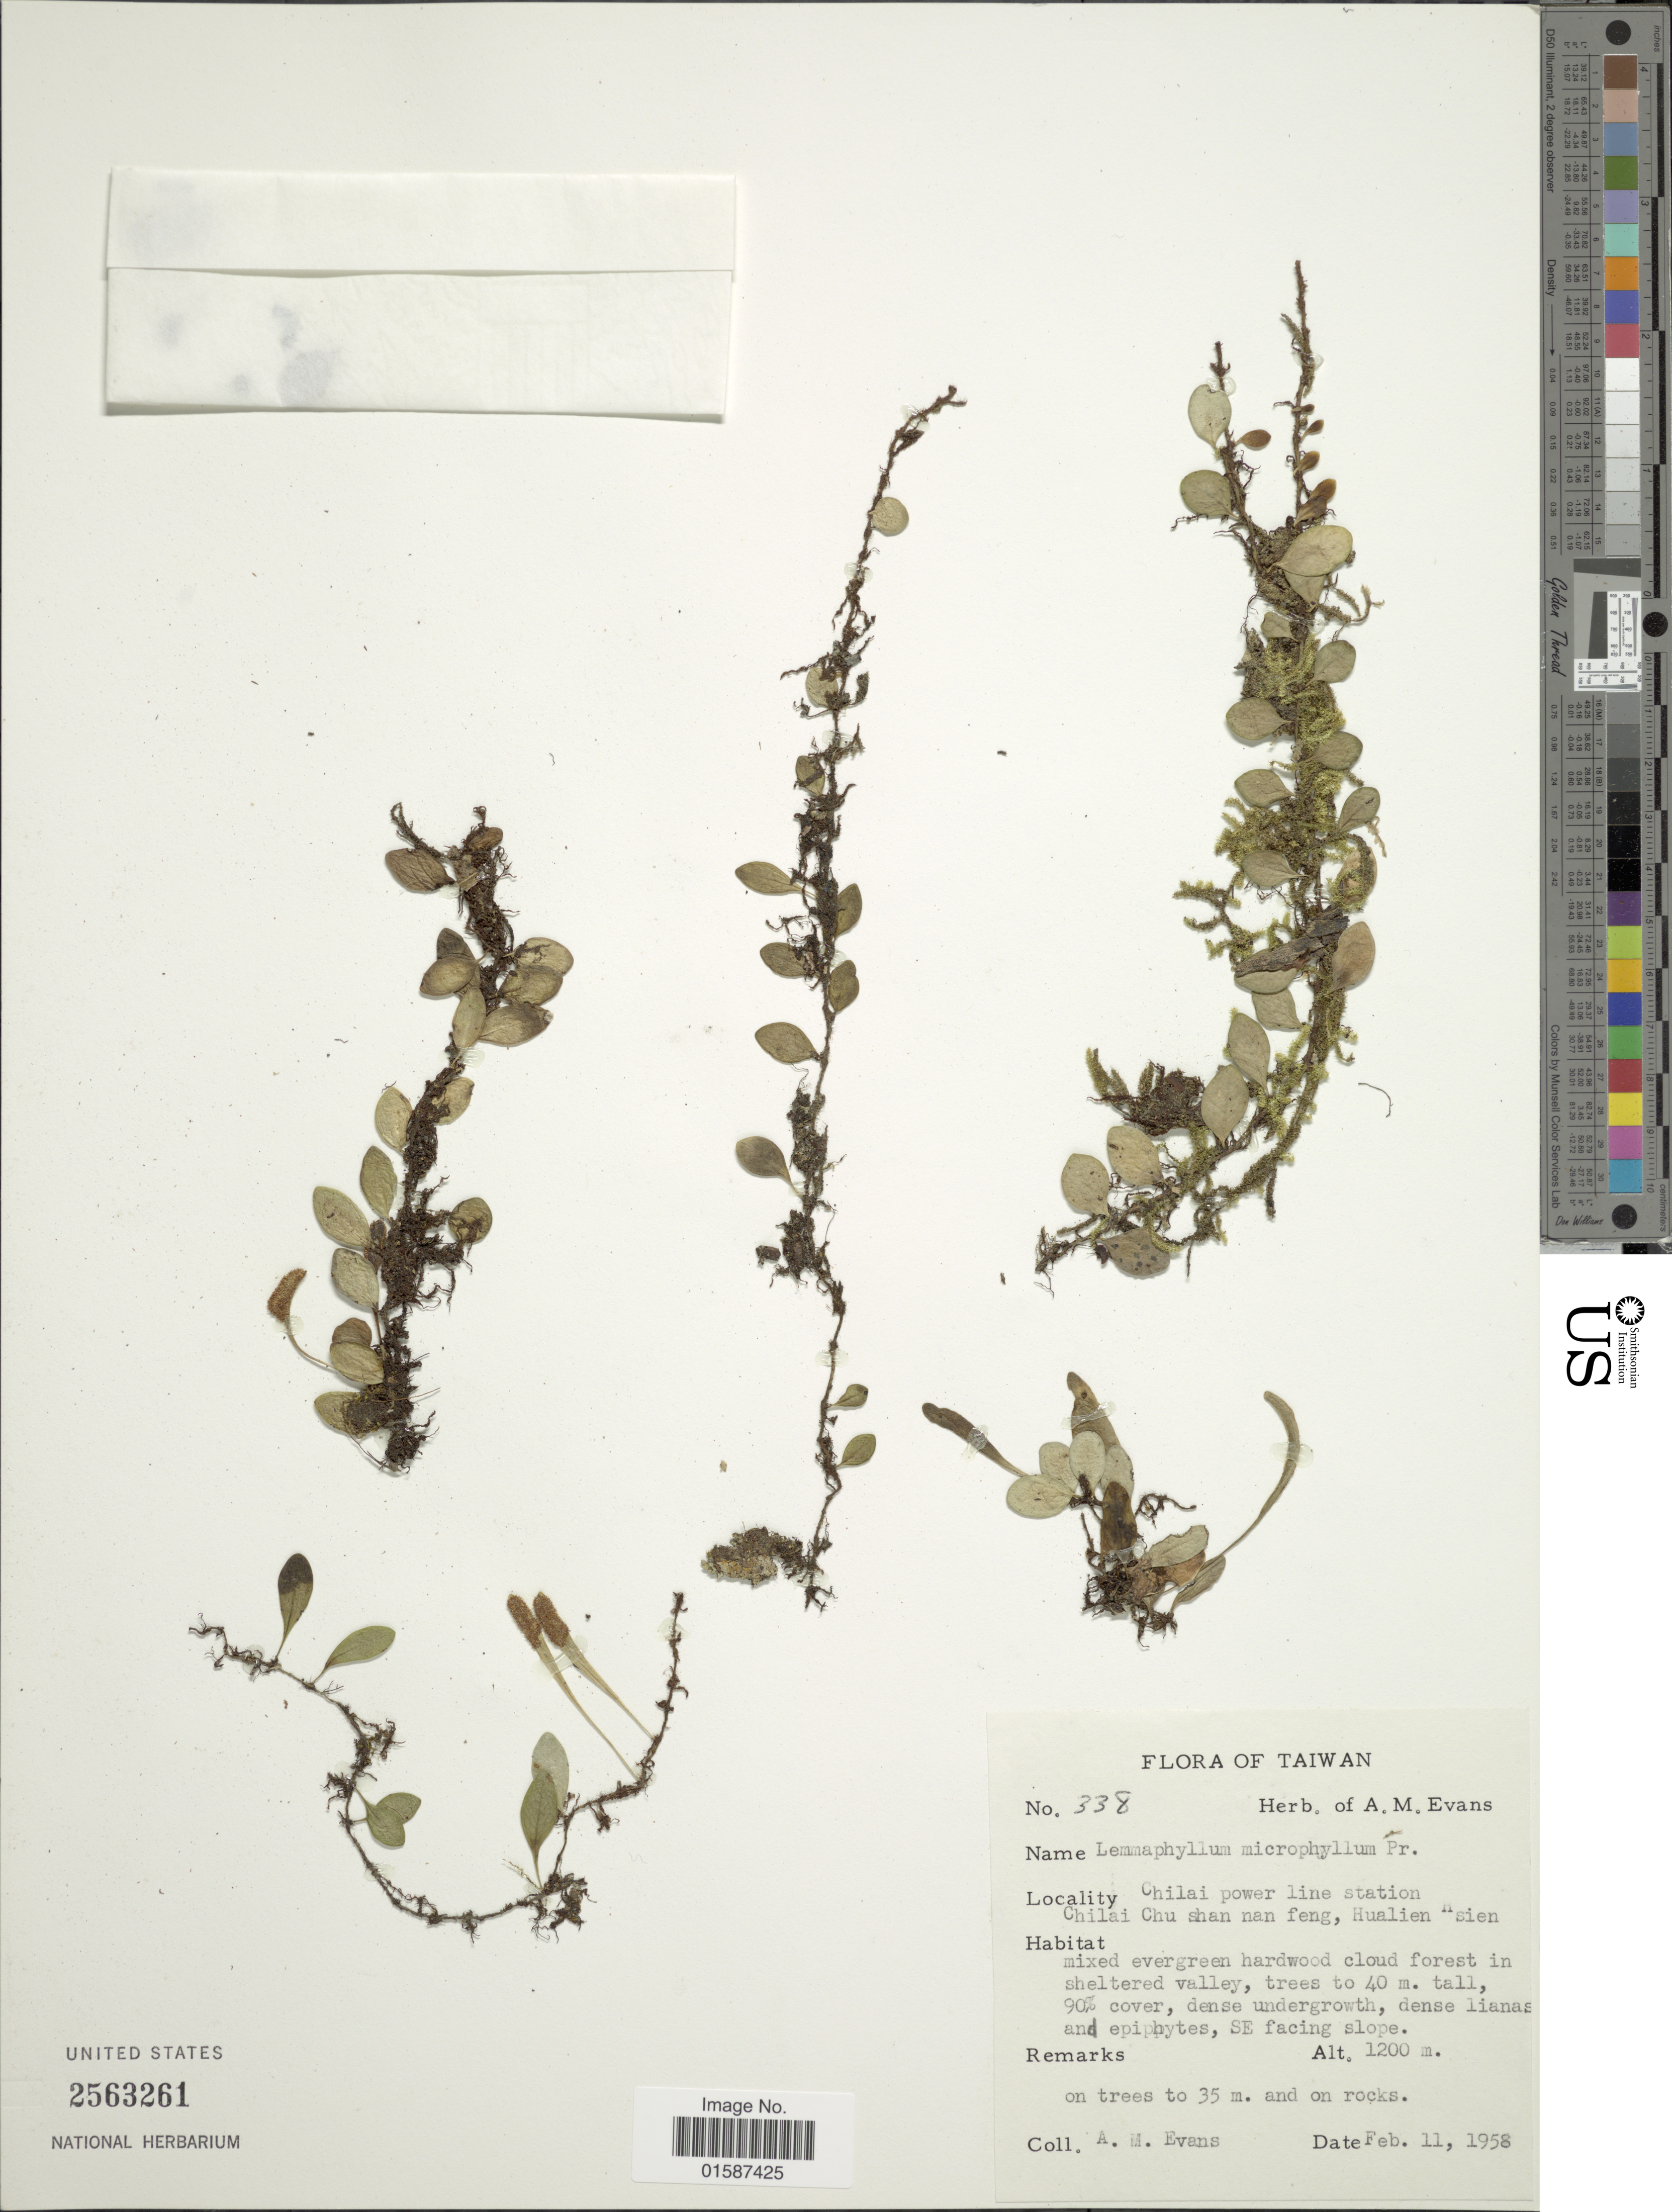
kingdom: Plantae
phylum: Tracheophyta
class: Polypodiopsida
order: Polypodiales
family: Polypodiaceae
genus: Lemmaphyllum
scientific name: Lemmaphyllum microphyllum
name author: C. Presl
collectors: A. M. Evans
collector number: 338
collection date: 1958-02-11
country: Taiwan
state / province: Hualien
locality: Chilai power line station, Chilai Chu Shan nan feng, Hualien Sien [interpreted]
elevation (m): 1200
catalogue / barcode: US 2563261